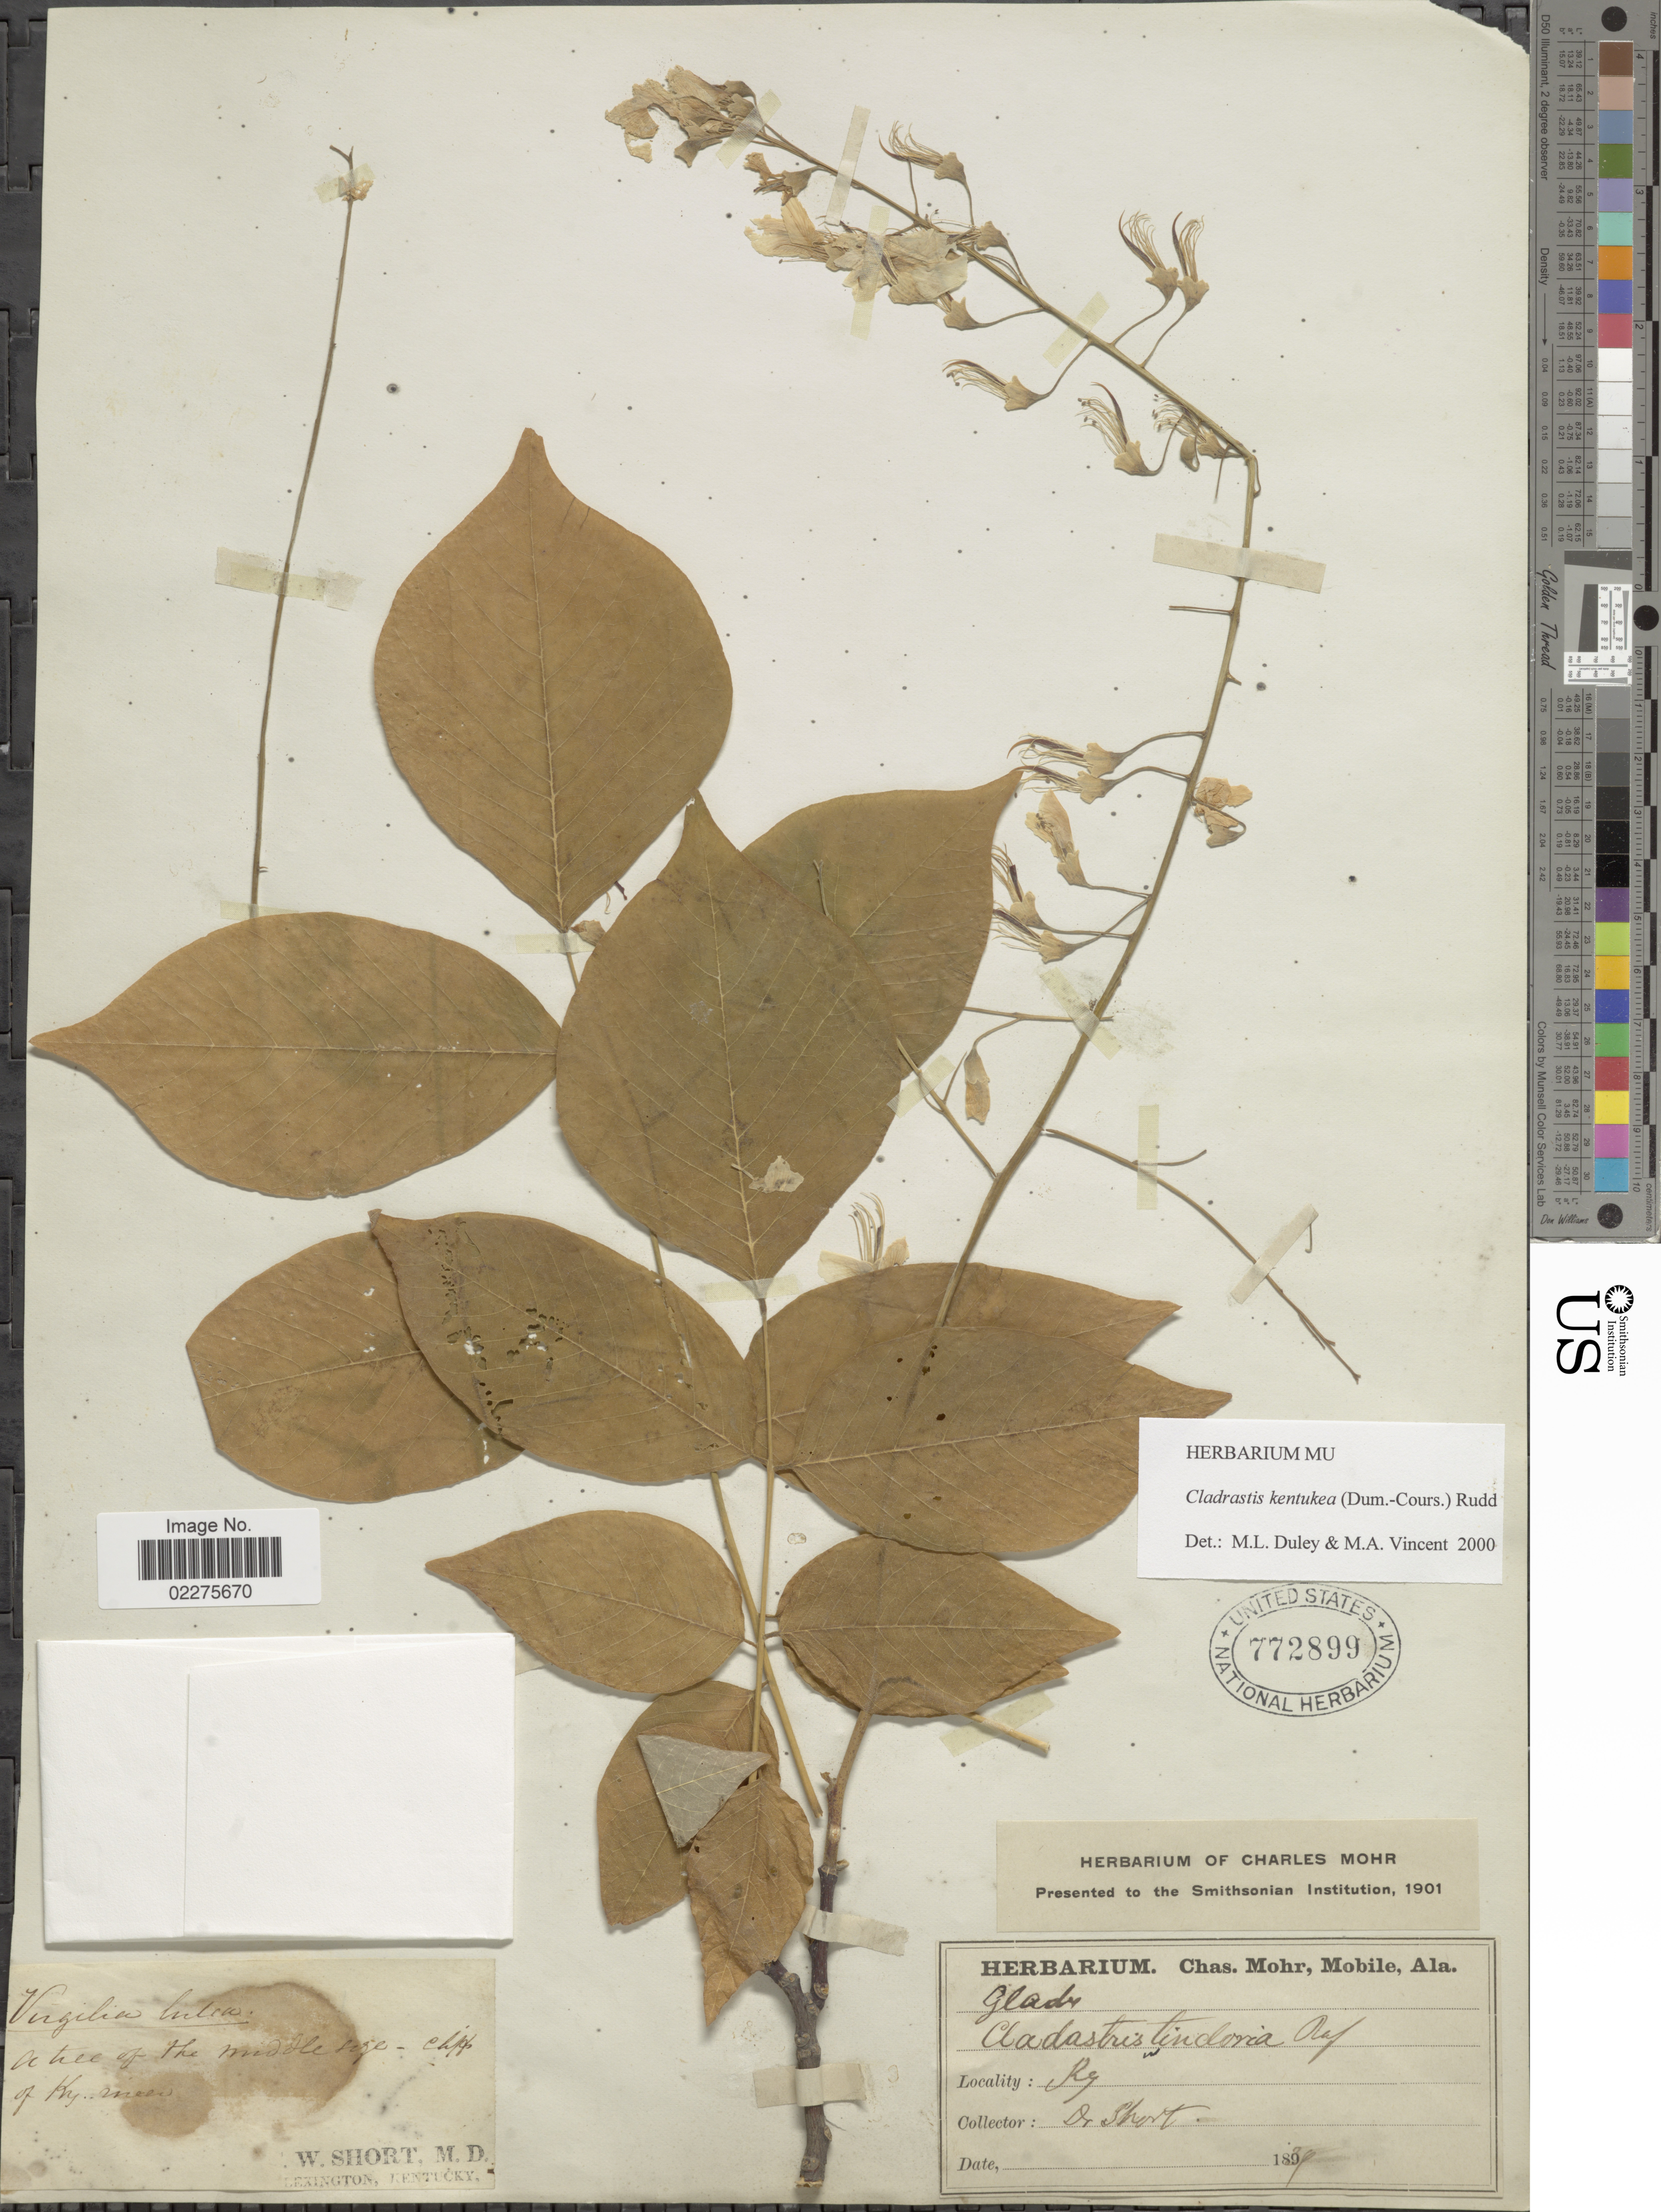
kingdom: Plantae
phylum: Tracheophyta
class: Magnoliopsida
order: Fabales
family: Fabaceae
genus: Cladrastis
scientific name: Cladrastis kentukea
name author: (Dum. Cours.) Rudd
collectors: C. W. Short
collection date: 1879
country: United States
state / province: Kentucky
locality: Cliff of Ky.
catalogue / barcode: US 772899